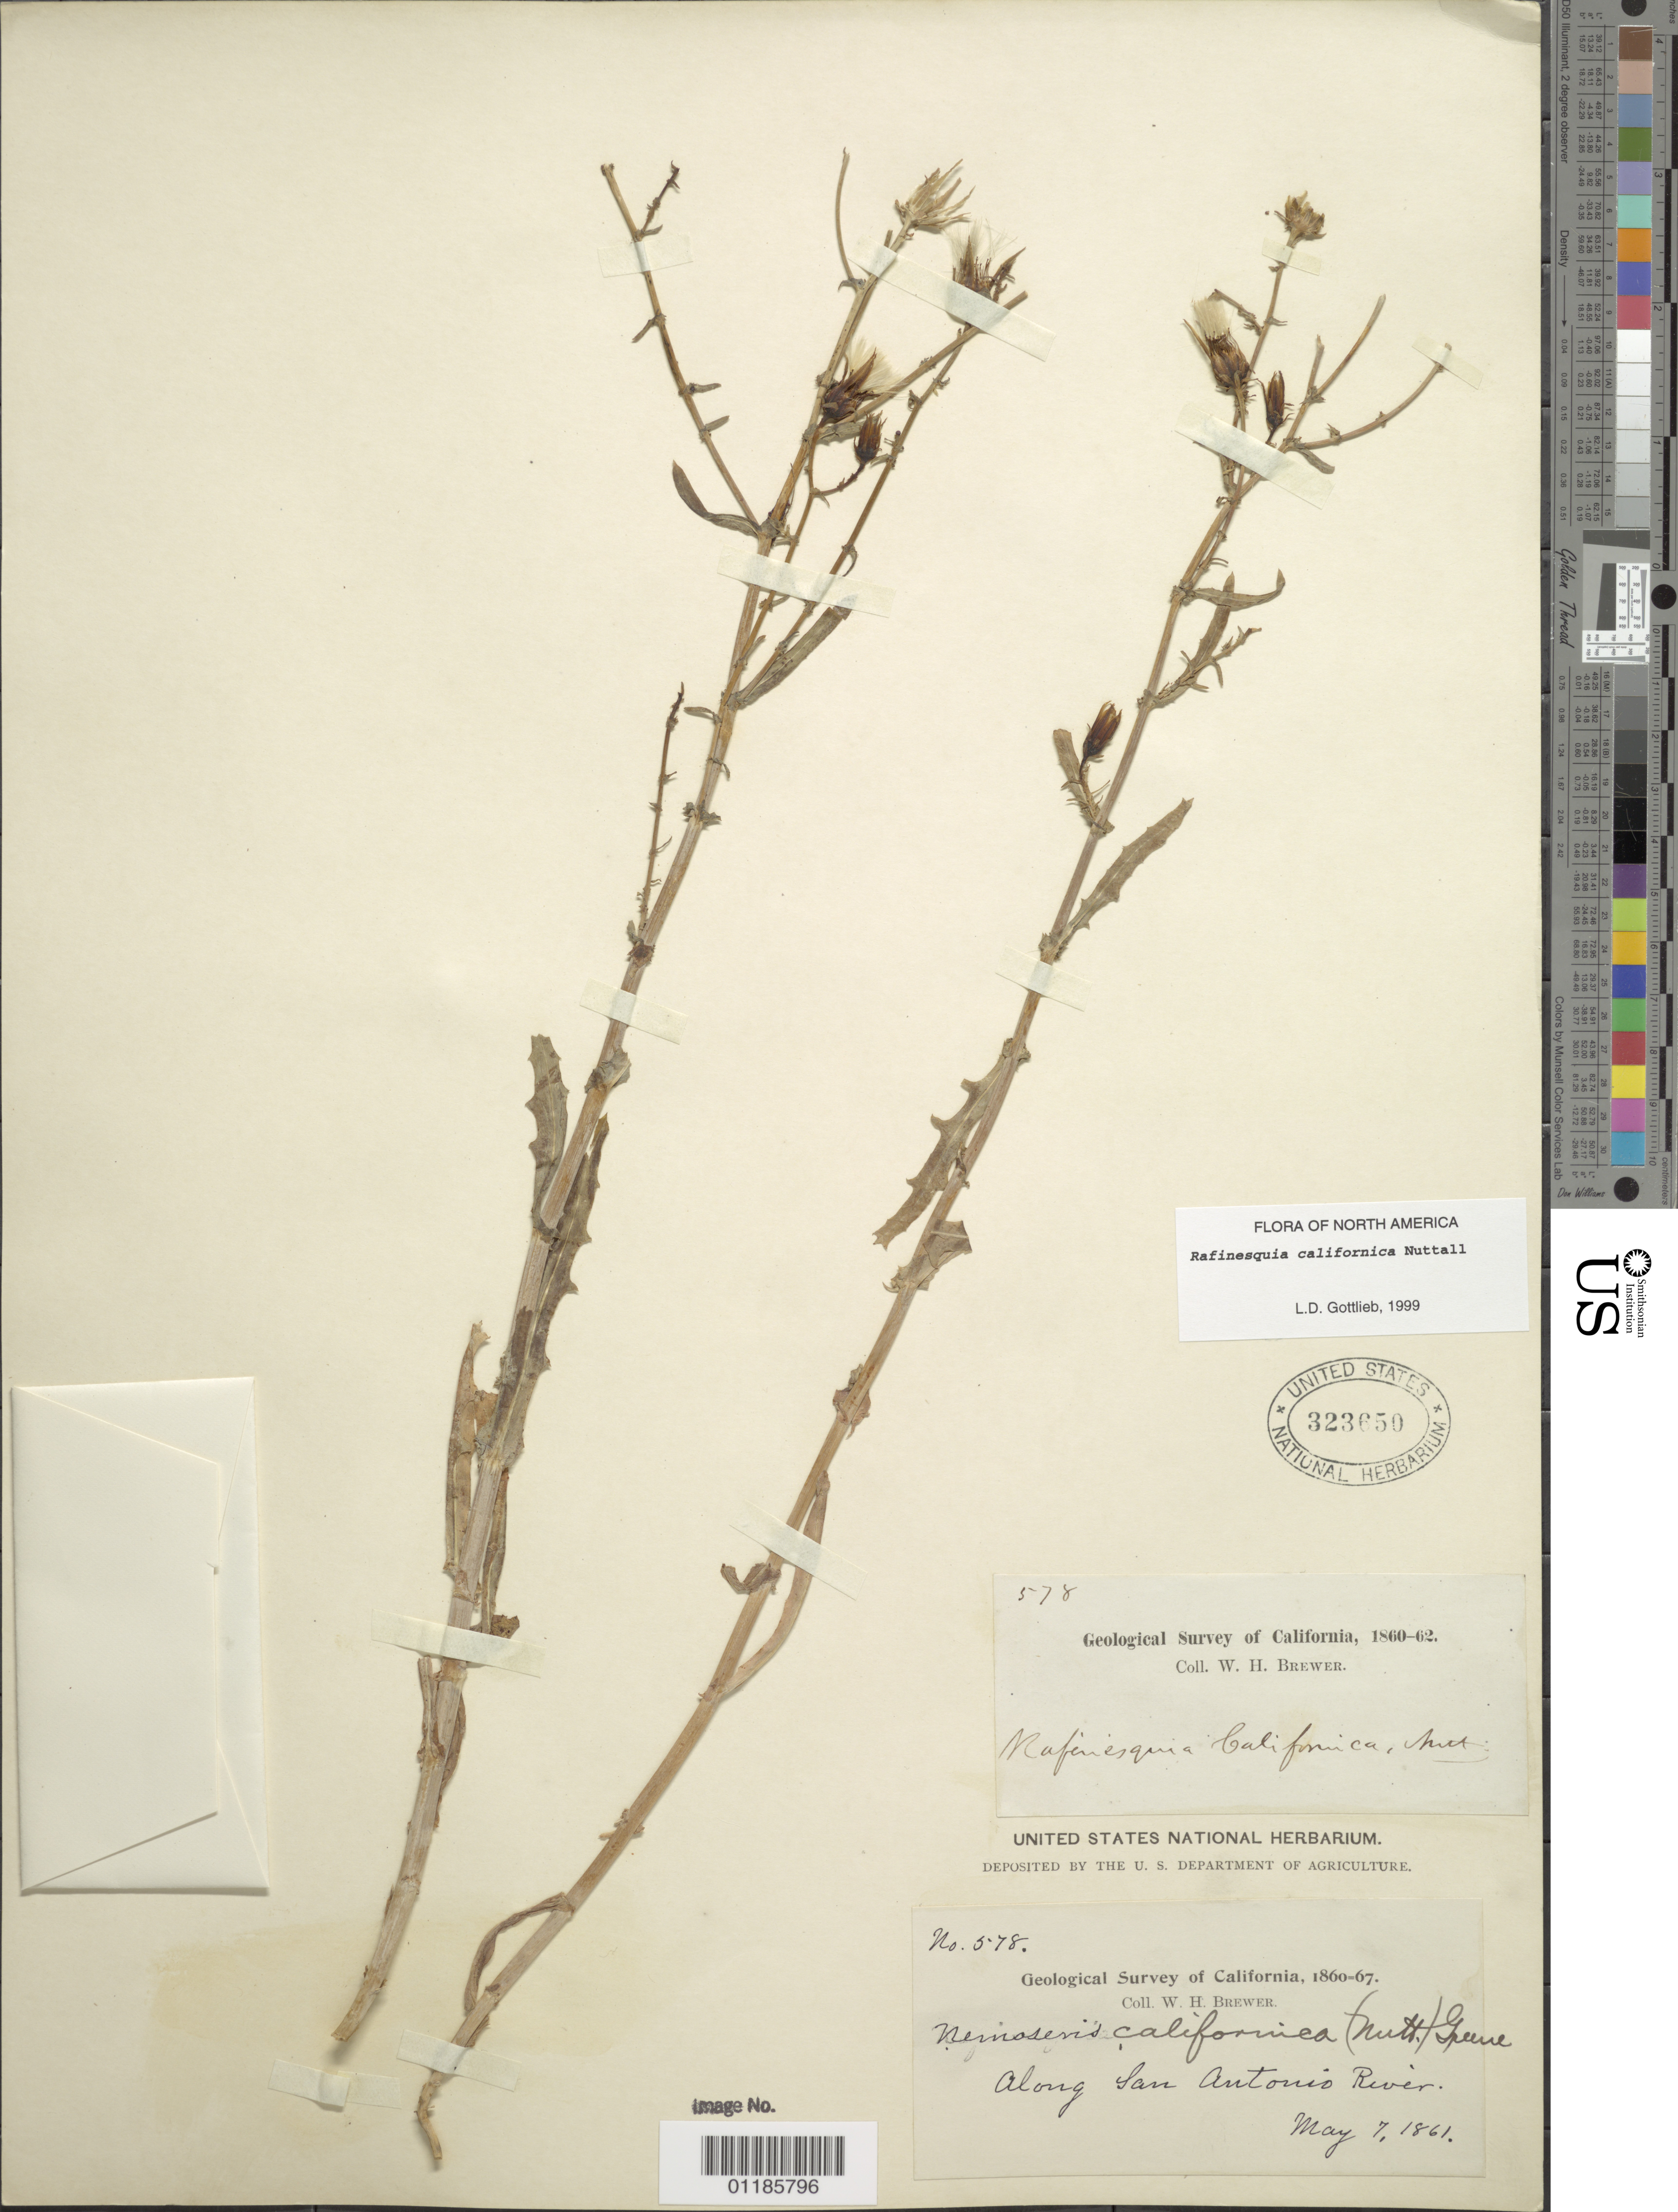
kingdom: Plantae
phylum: Tracheophyta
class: Magnoliopsida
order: Asterales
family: Asteraceae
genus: Rafinesquia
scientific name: Rafinesquia californica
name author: Nutt.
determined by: Gottlieb, L. D.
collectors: W. H. Brewer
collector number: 578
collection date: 1861-05-07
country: United States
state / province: California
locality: along San Antonio River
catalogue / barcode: US 323650